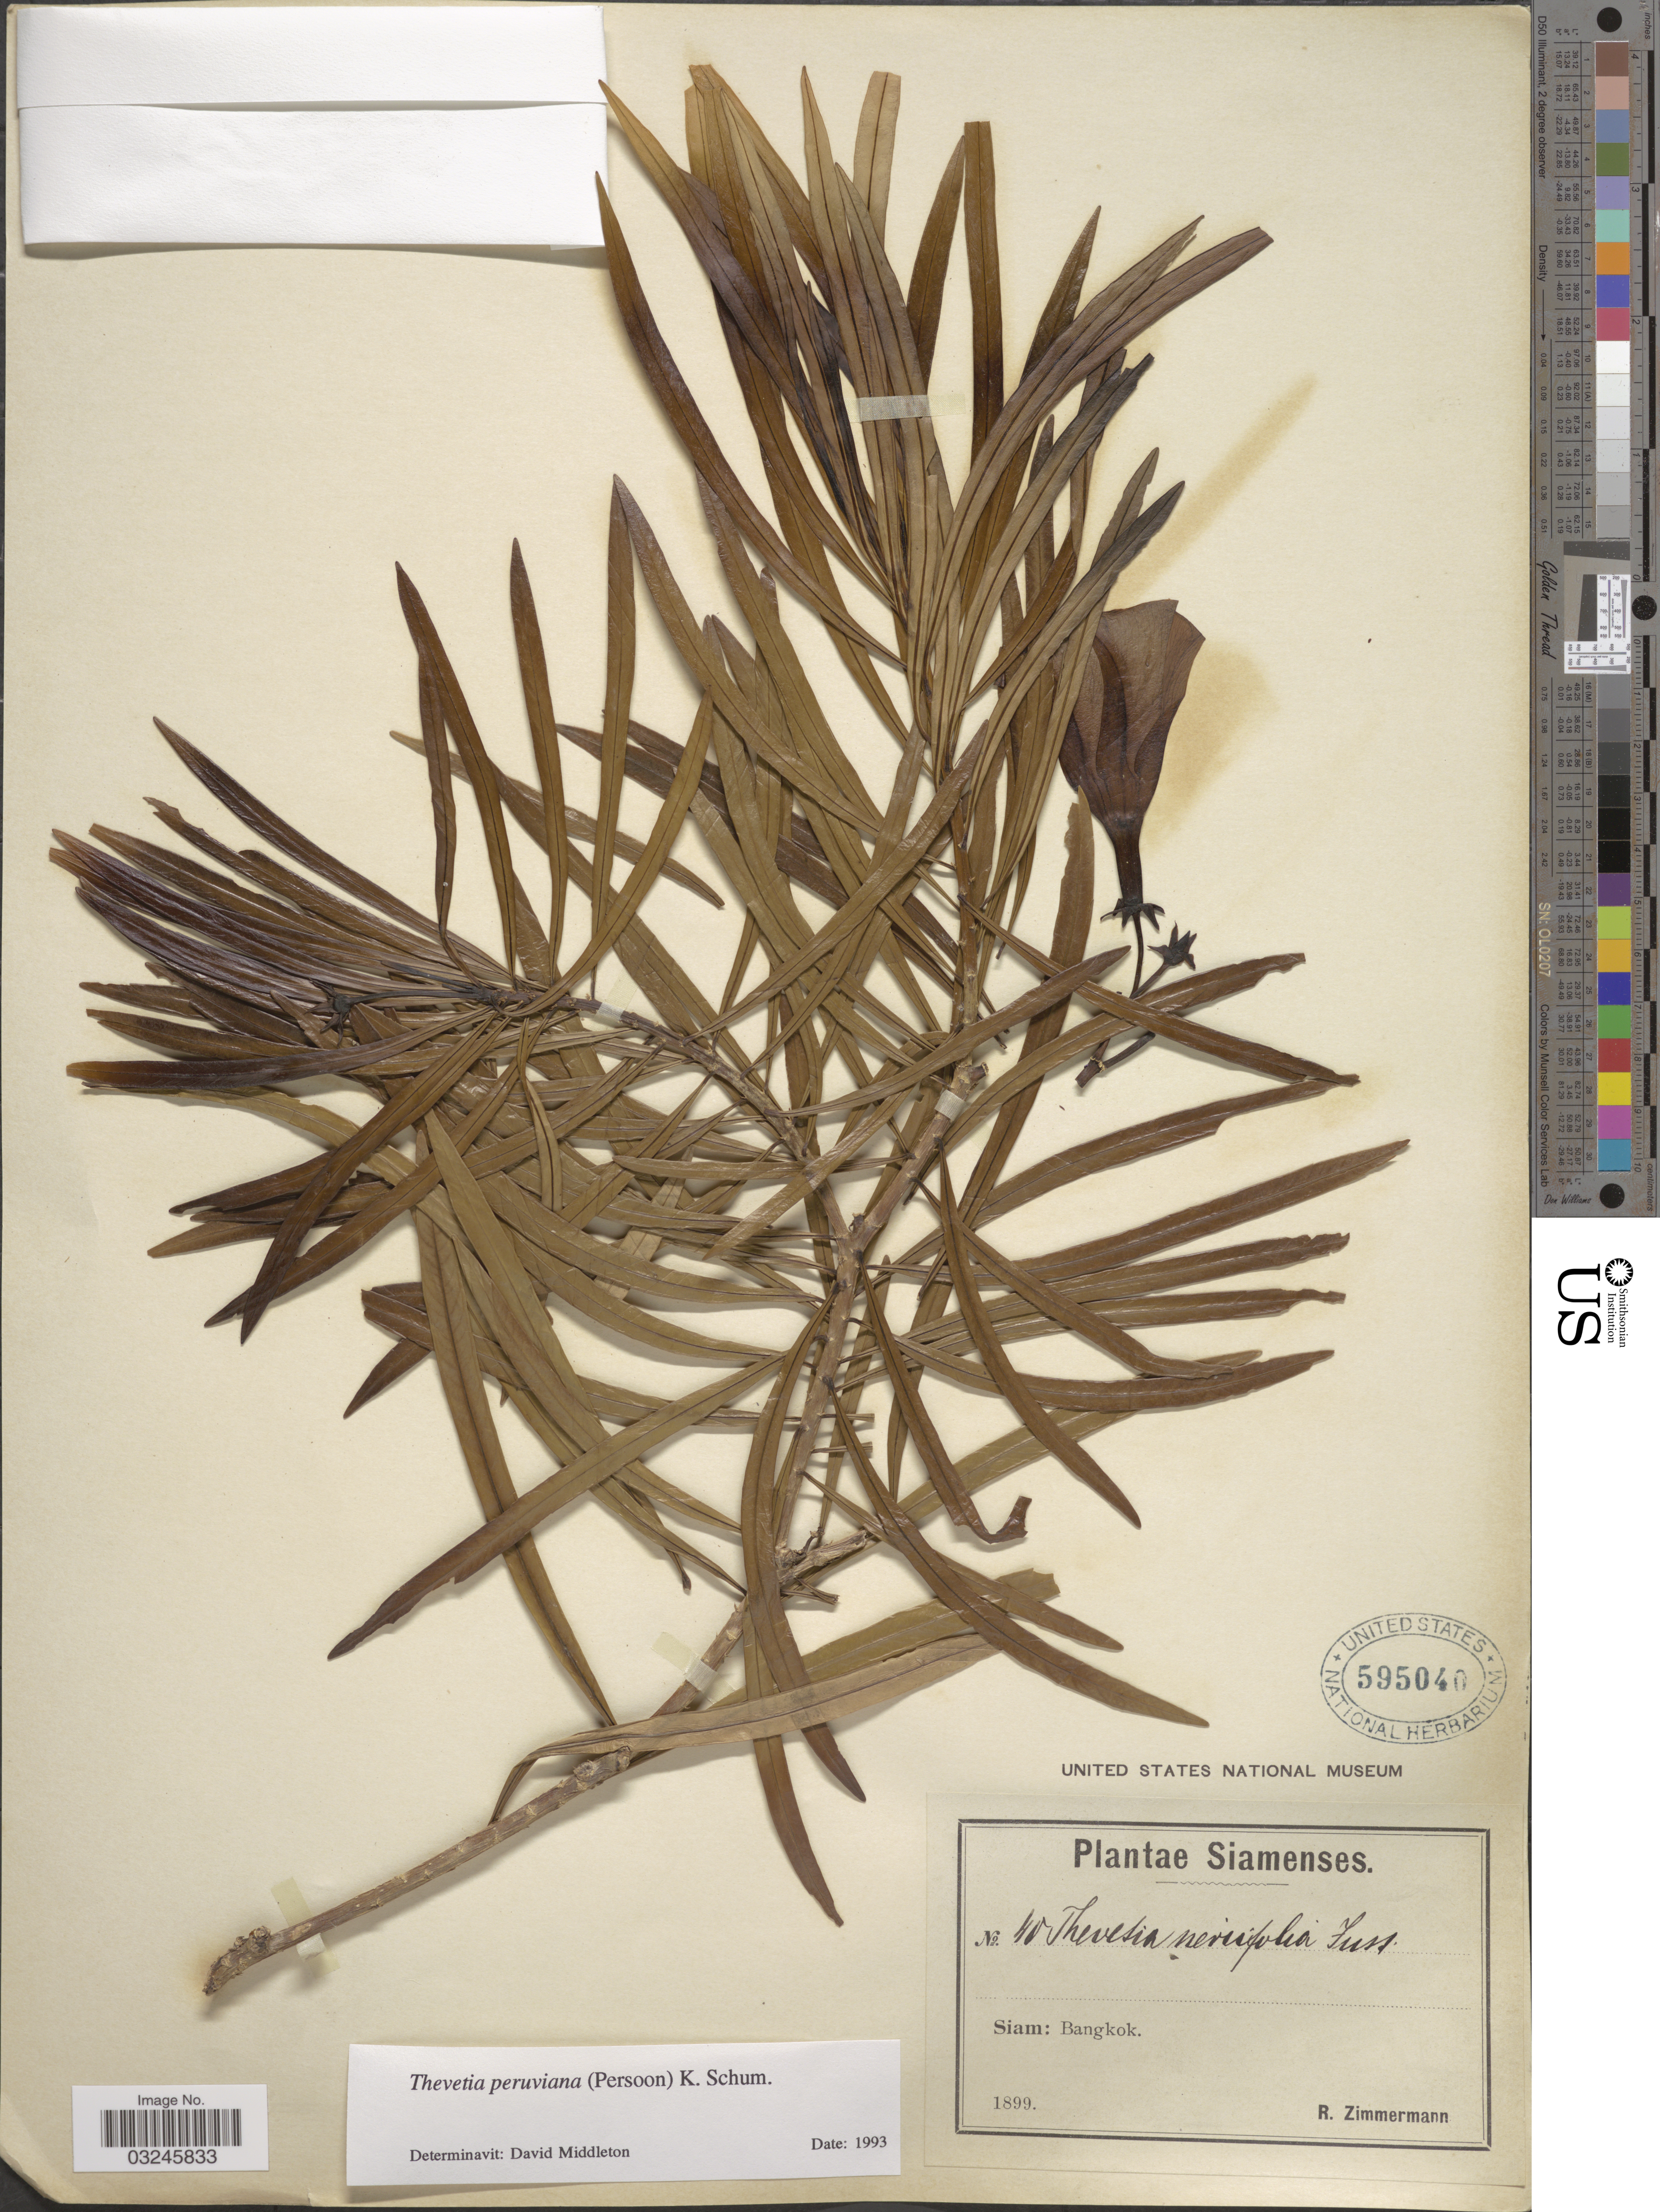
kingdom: Plantae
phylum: Tracheophyta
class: Magnoliopsida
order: Gentianales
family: Apocynaceae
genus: Thevetia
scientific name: Thevetia peruviana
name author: (Pers.) K. Schum.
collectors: R. Zimmermann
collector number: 40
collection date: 1899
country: Thailand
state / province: Bangkok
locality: Siam.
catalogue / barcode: US 595040